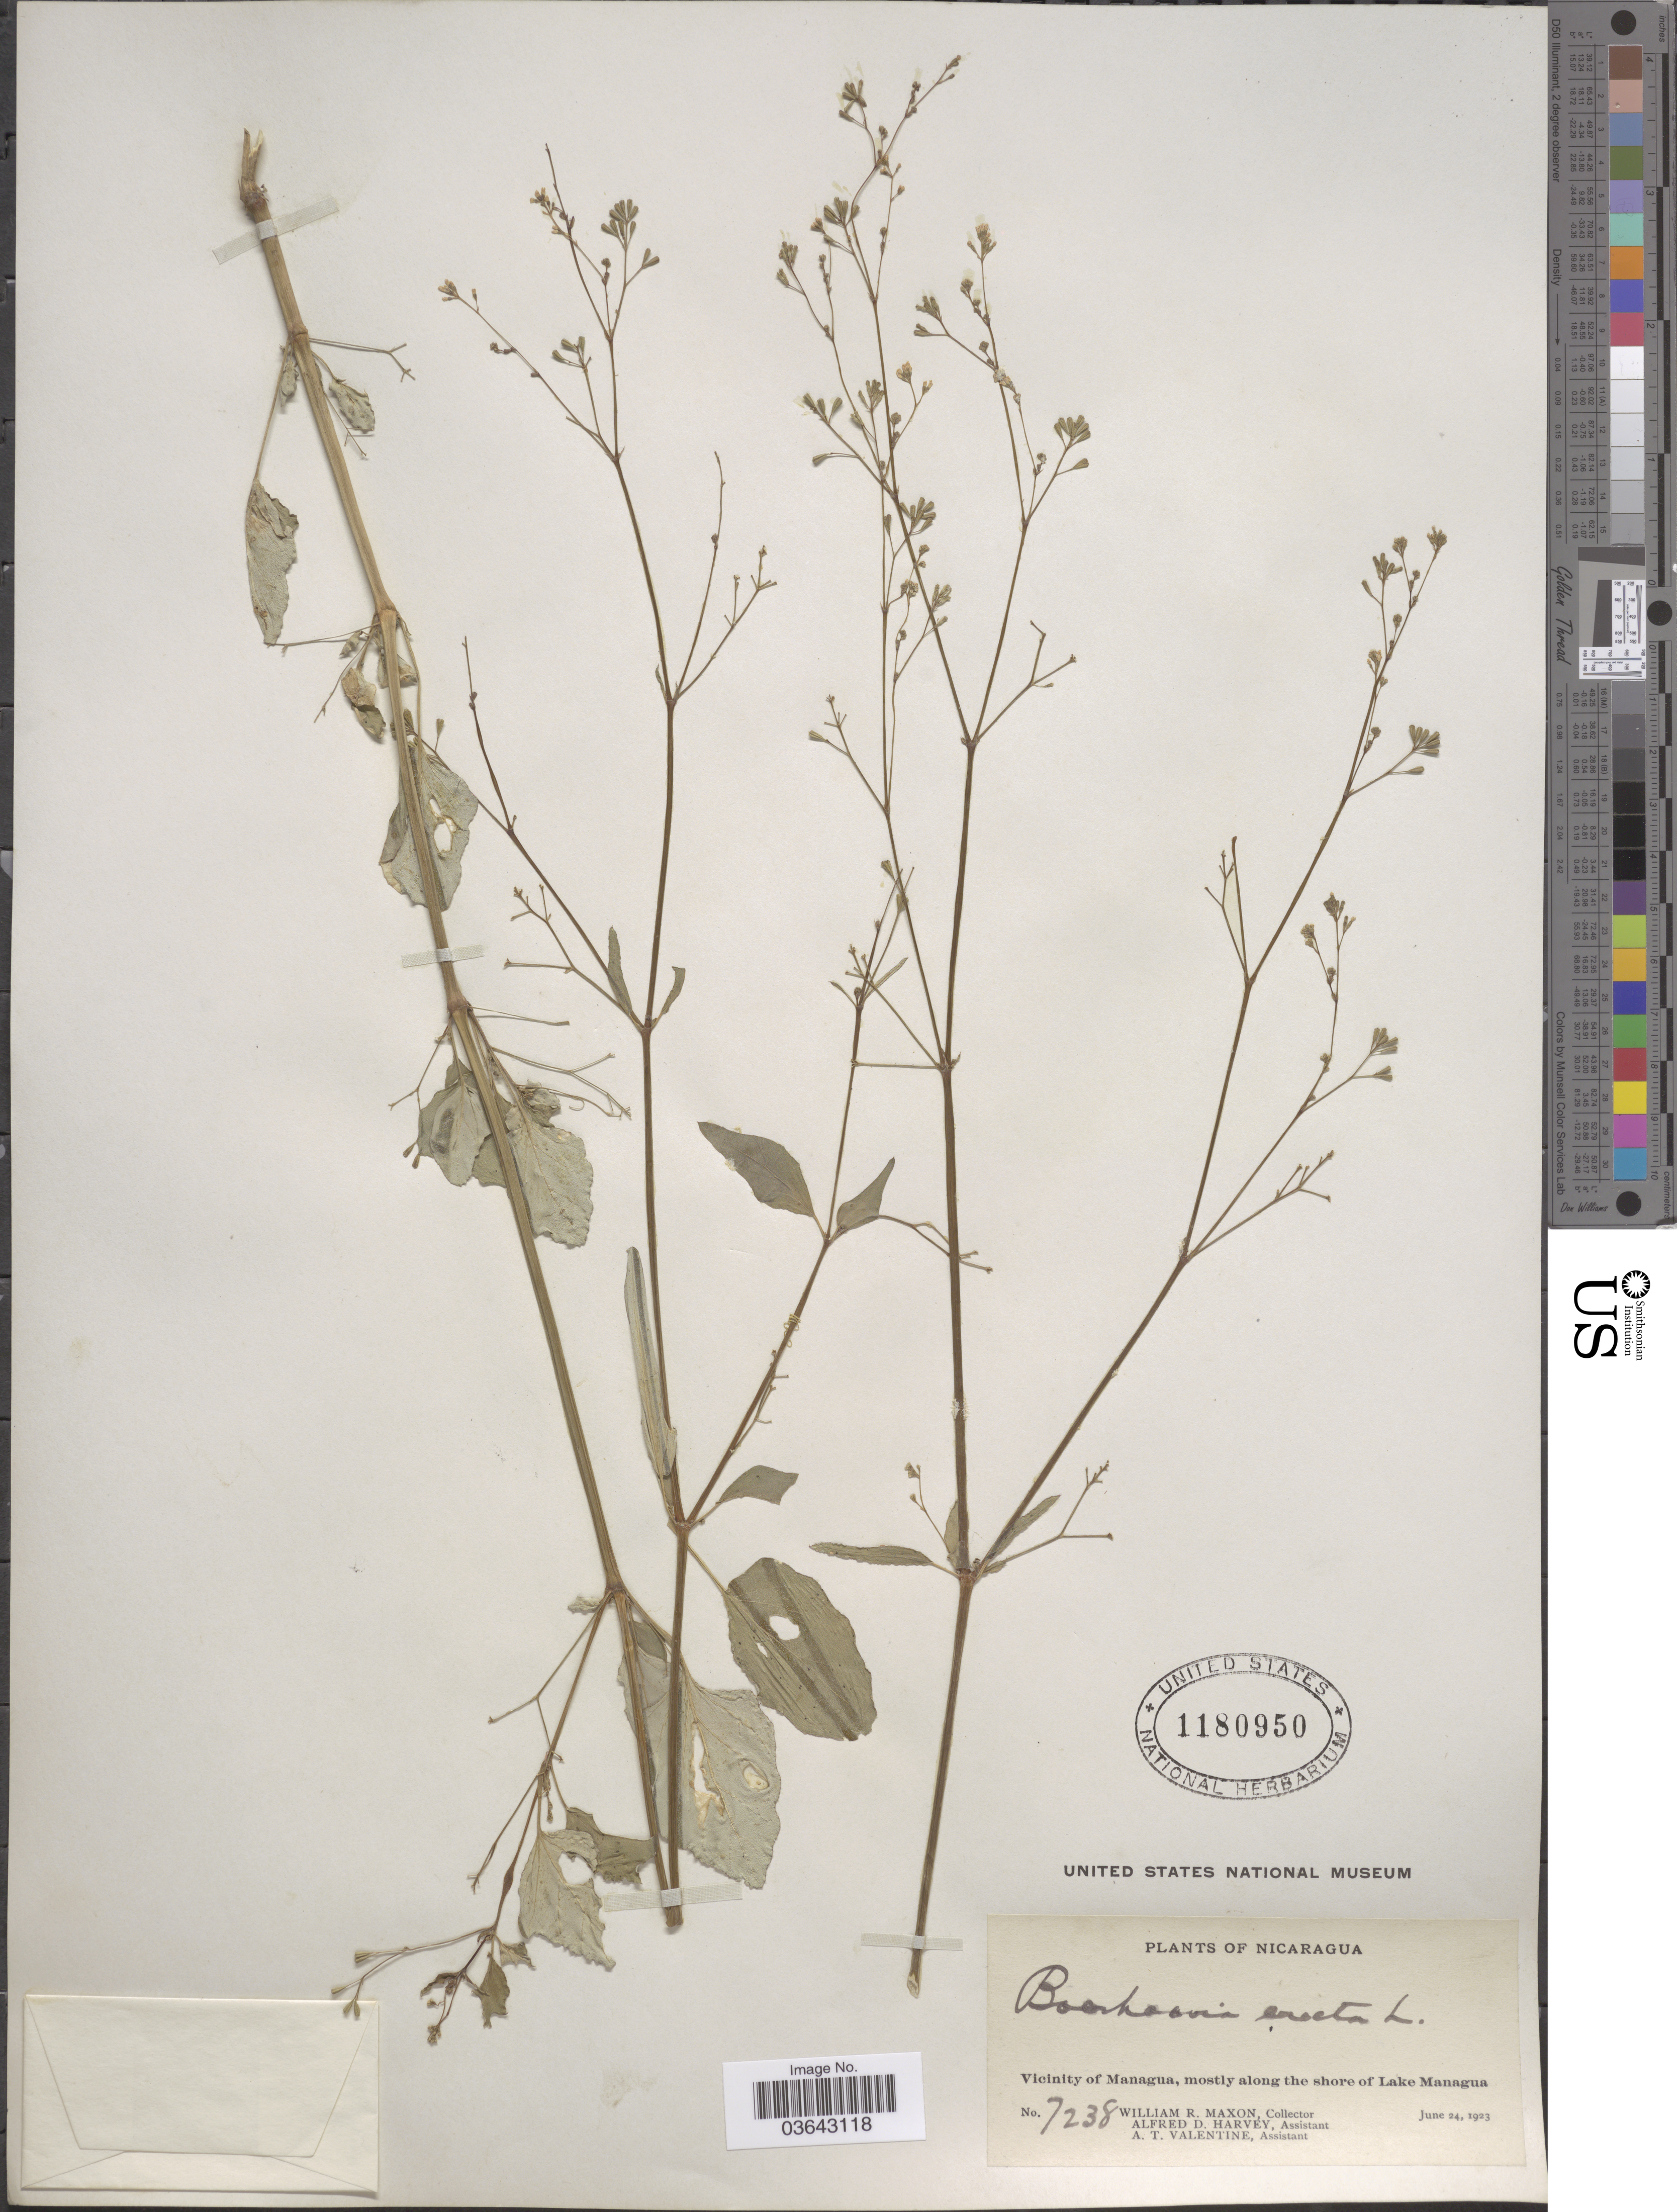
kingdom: Plantae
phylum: Tracheophyta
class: Magnoliopsida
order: Caryophyllales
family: Nyctaginaceae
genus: Boerhavia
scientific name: Boerhavia erecta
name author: L.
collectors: W. R. Maxon, A. D. Harvey & A. Valentine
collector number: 7238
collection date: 1923-06-24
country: Nicaragua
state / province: Managua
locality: Vicinity of Managua, mostly along the shore of Lake Managua.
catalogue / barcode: US 1180950